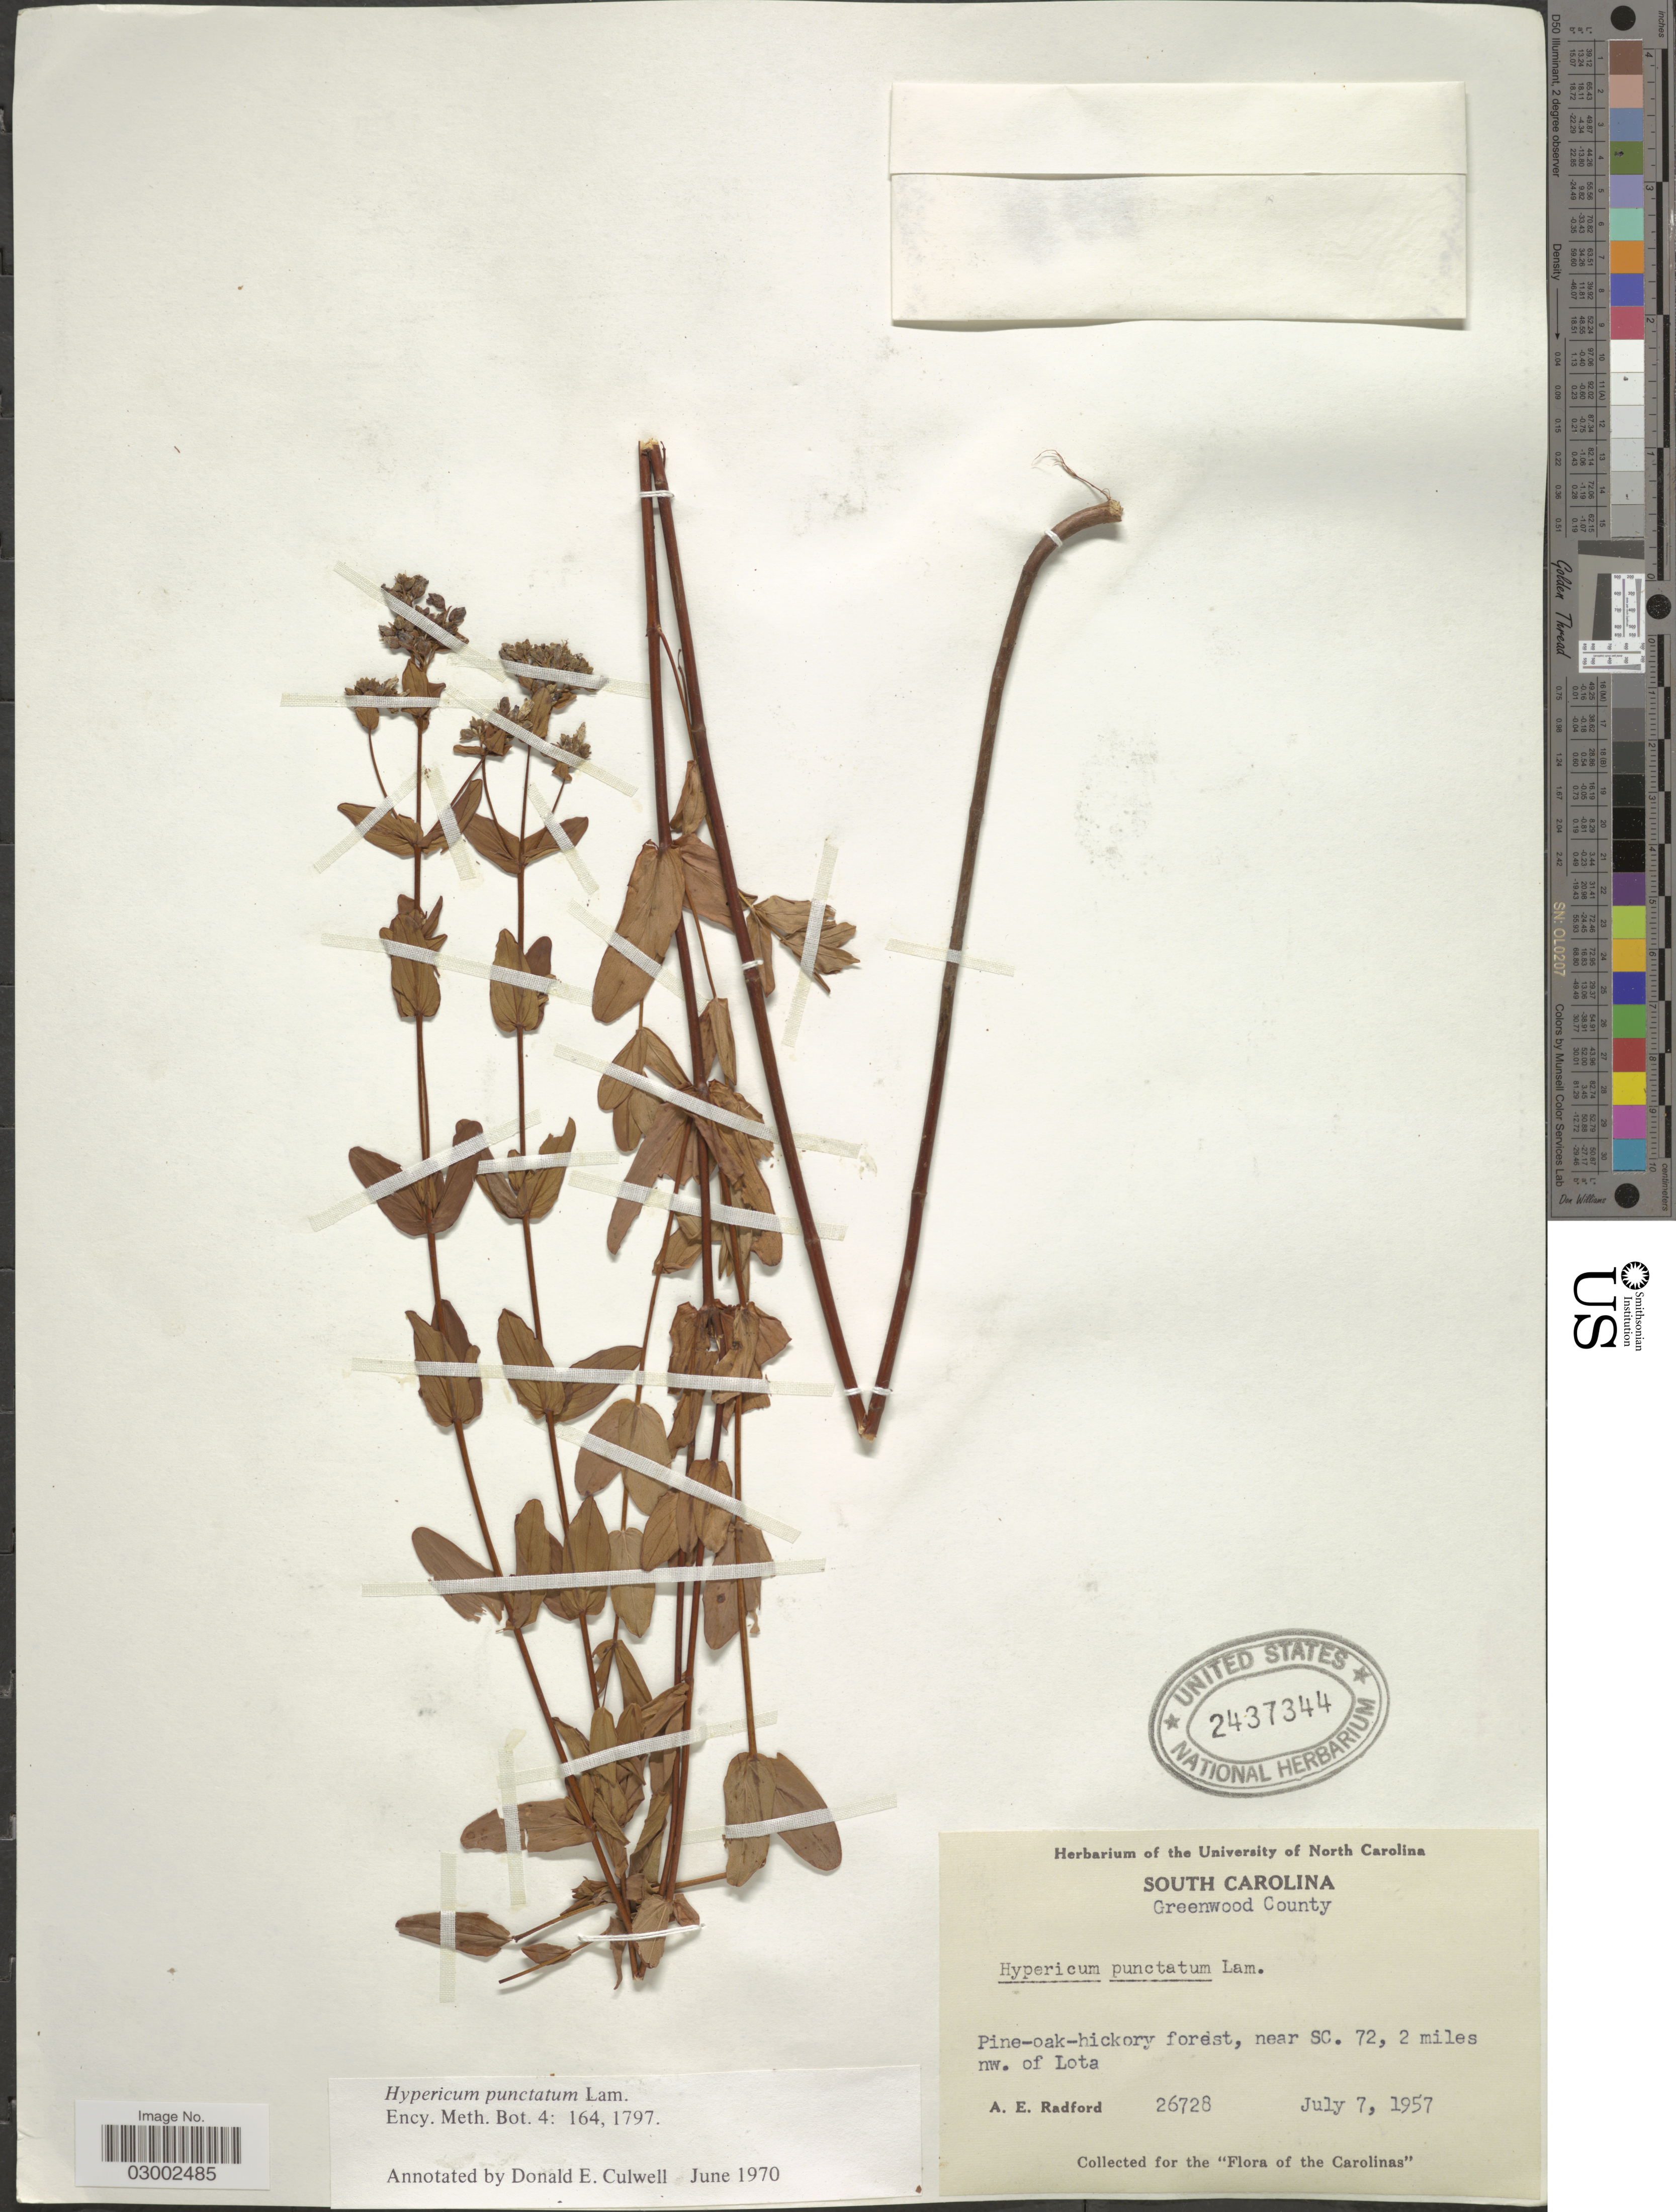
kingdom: Plantae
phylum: Tracheophyta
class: Magnoliopsida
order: Malpighiales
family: Hypericaceae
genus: Hypericum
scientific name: Hypericum punctatum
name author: Lam.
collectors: A. E. Radford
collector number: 26728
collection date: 1957-07-07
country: United States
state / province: South Carolina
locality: Greenwood County. Near SC. 72, 2 miles nw. of Lota.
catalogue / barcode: US 2437344